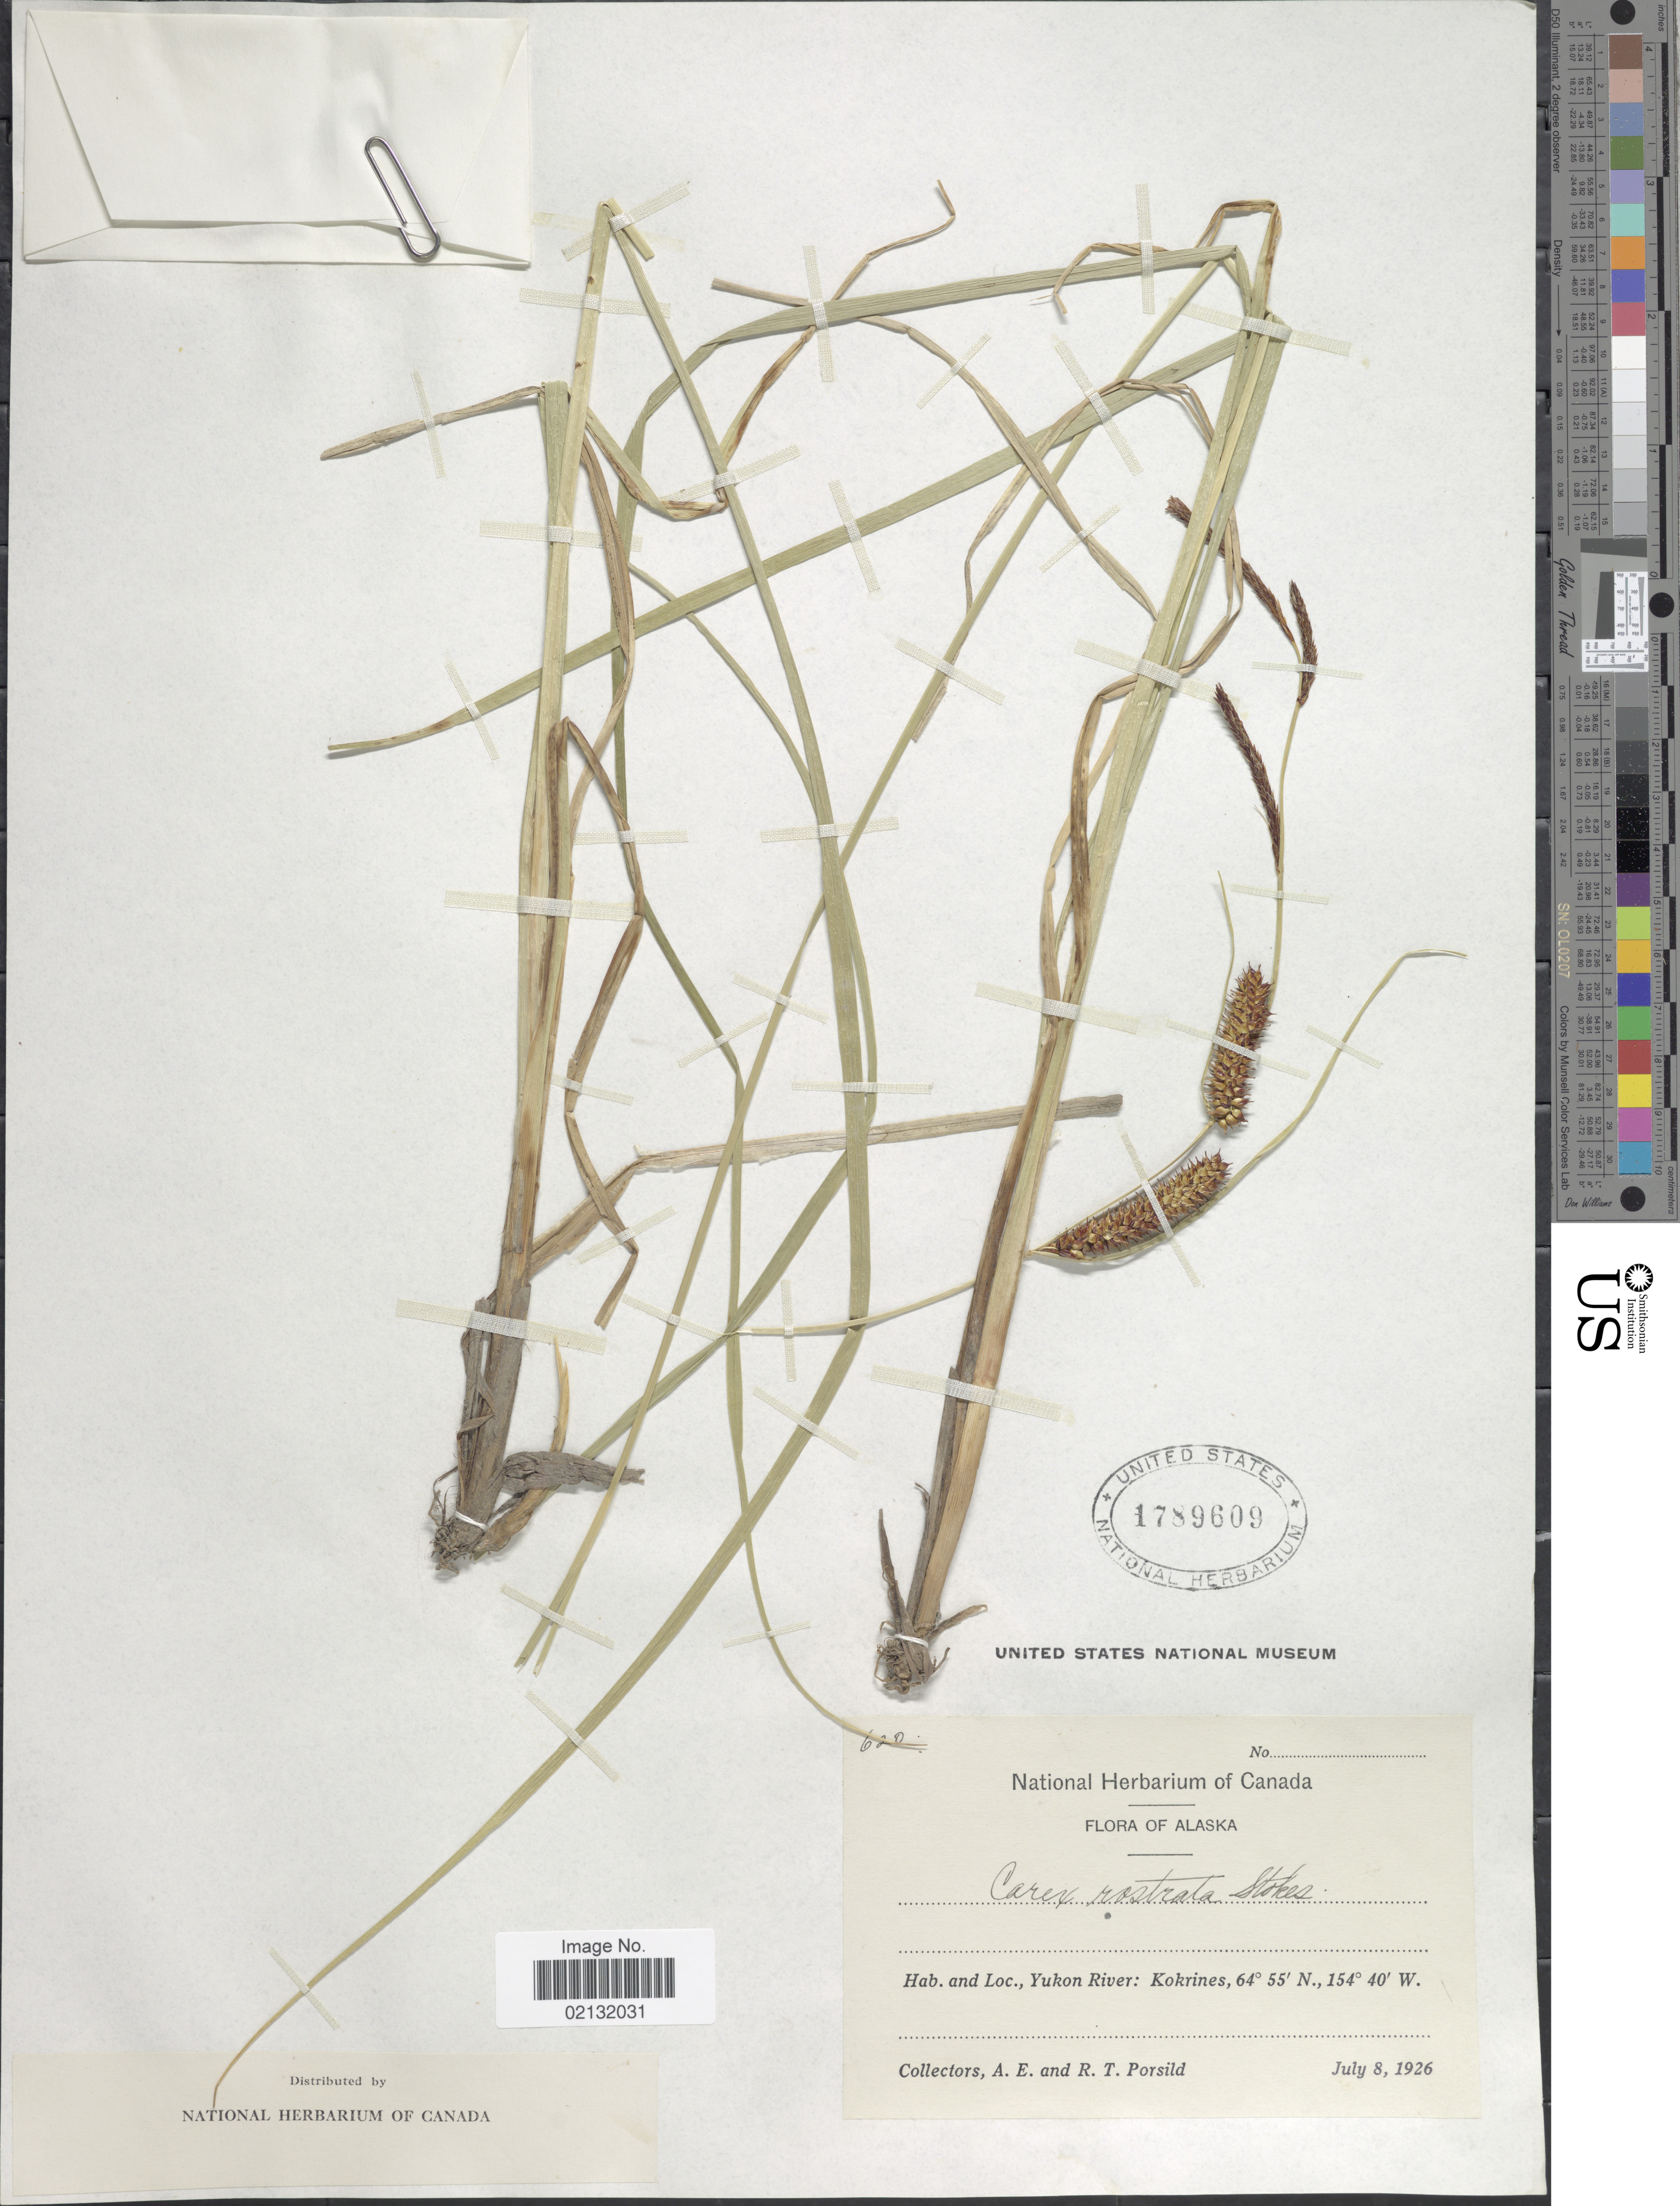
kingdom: Plantae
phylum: Tracheophyta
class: Liliopsida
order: Poales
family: Cyperaceae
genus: Carex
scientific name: Carex rostrata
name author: Stokes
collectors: A. E. Porsild & R. T. Porsild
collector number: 620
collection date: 1926-07-08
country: United States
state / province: Alaska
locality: Yukon River: Kokrines.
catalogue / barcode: US 1789609